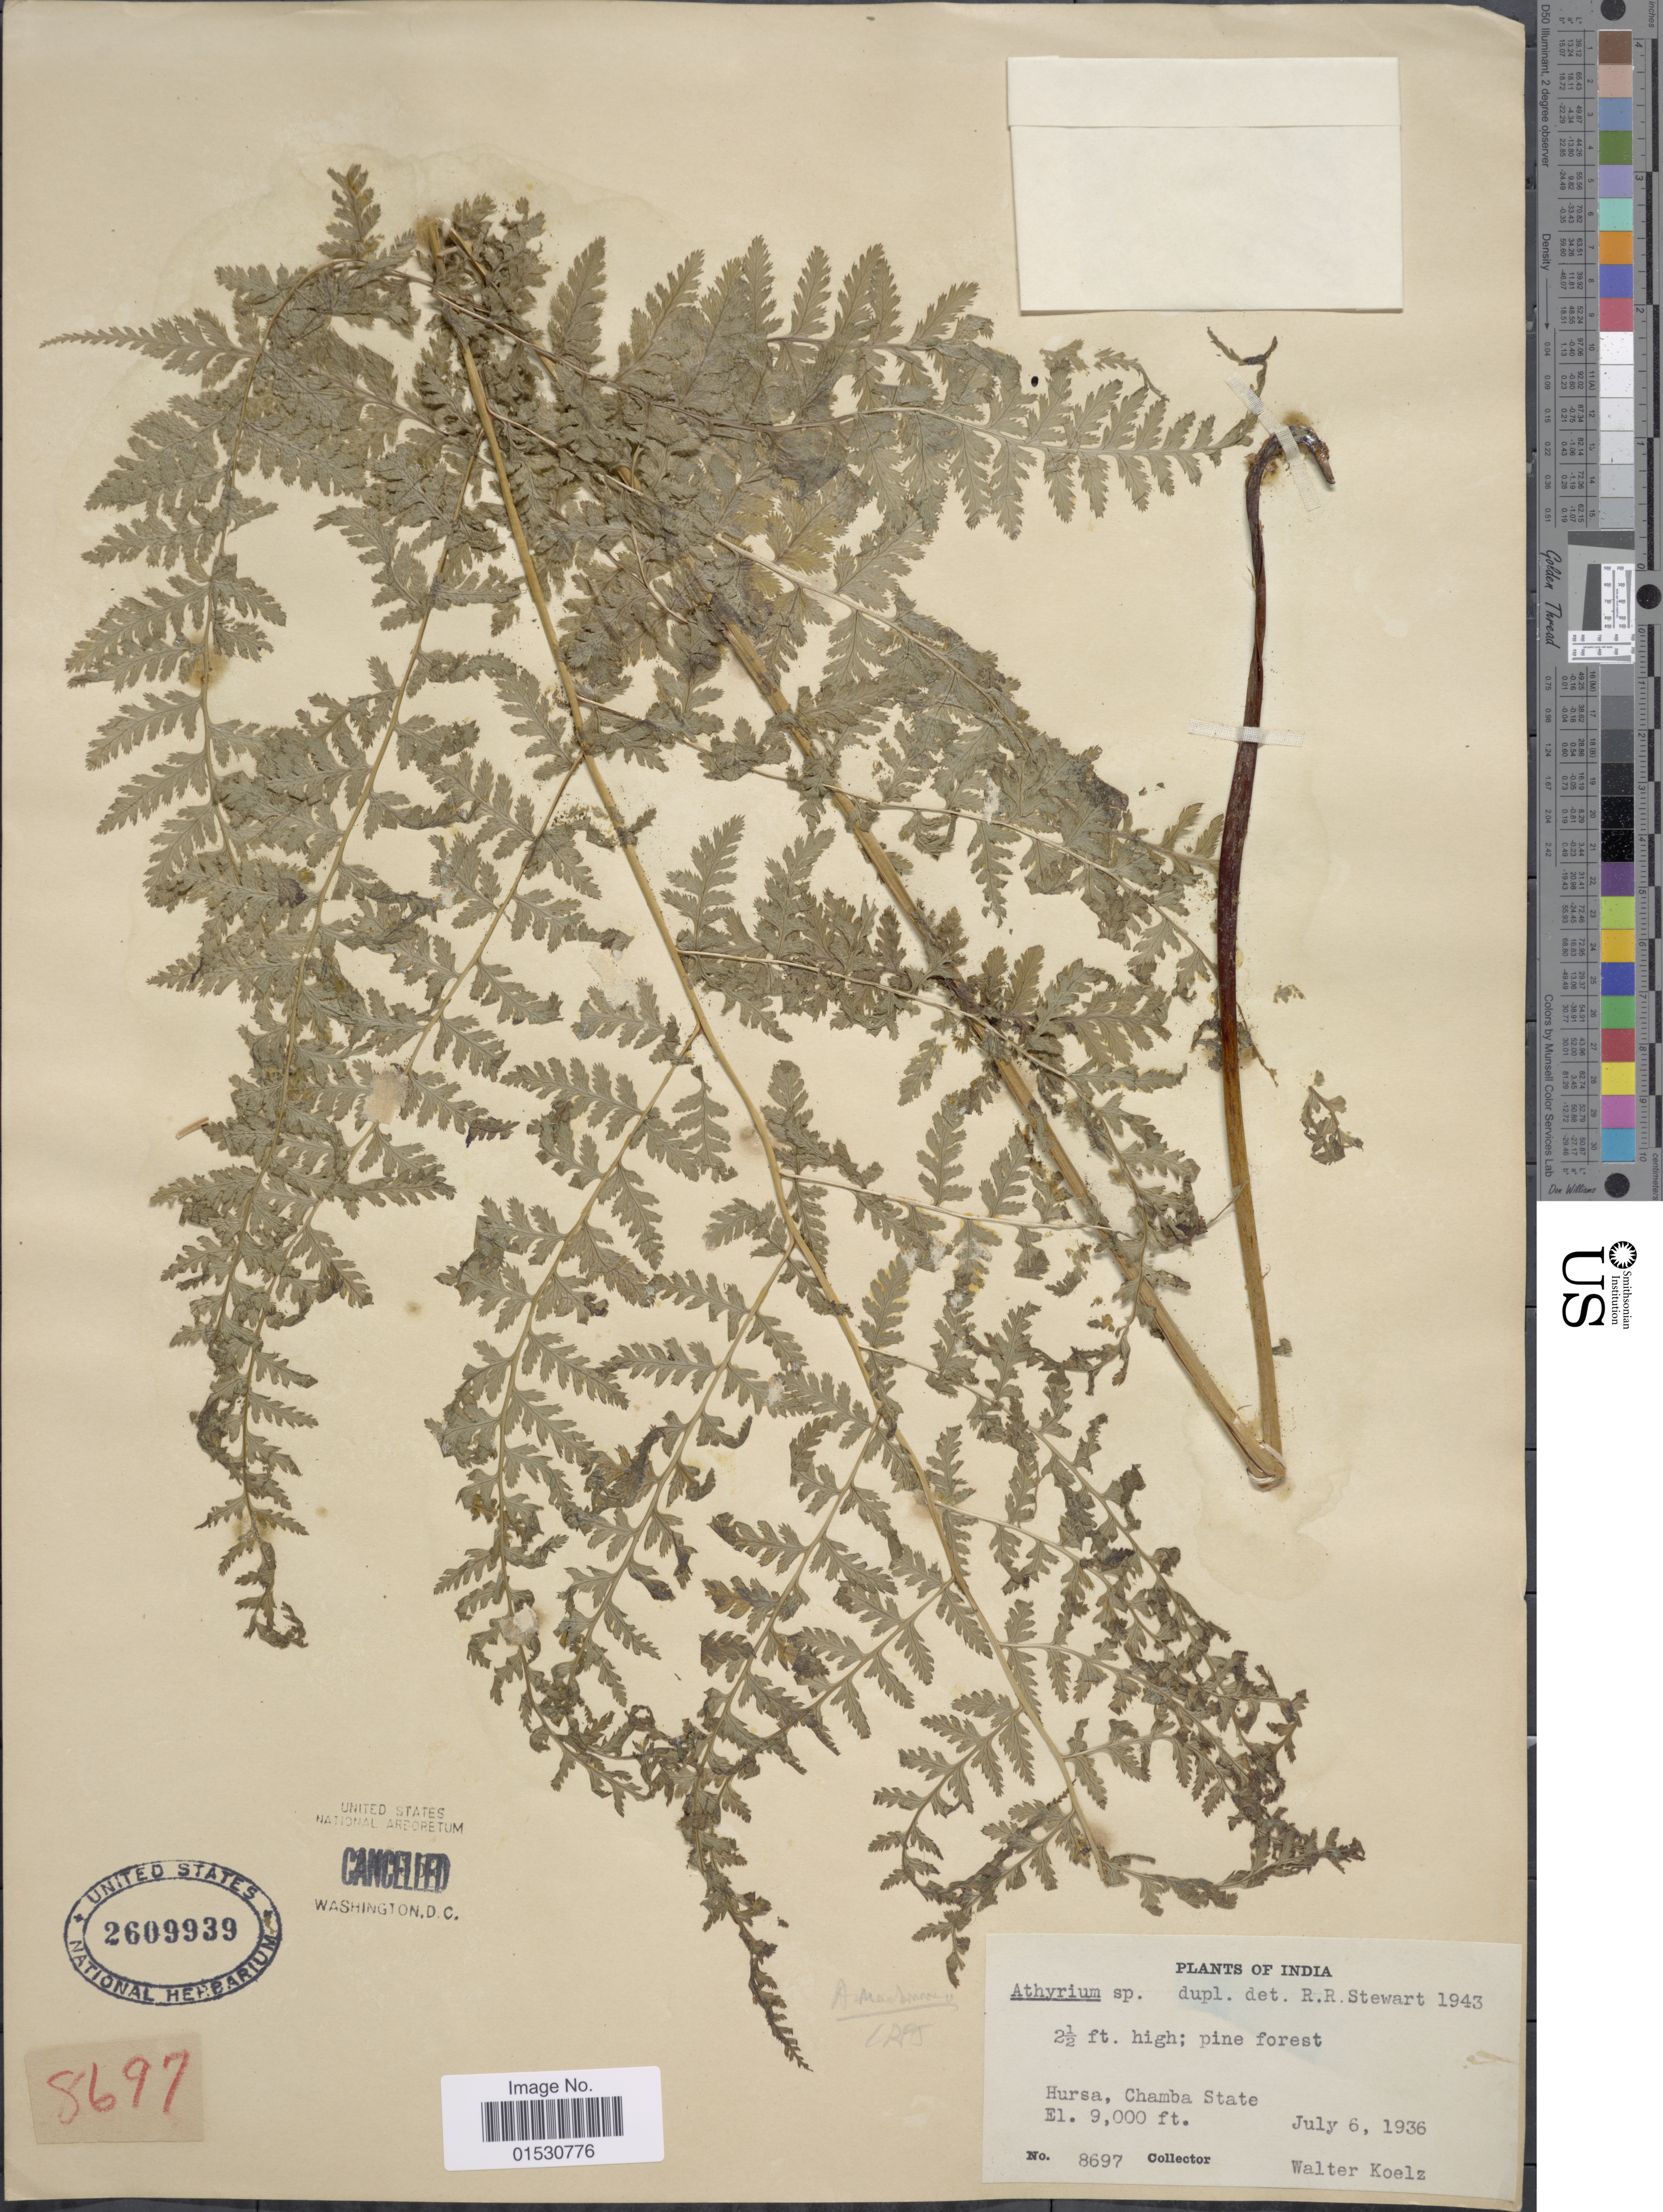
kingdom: Plantae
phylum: Tracheophyta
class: Polypodiopsida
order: Polypodiales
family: Athyriaceae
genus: Athyrium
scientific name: Athyrium macrocarpon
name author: Bedd.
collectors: W. N. Koelz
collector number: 8697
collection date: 1936-07-06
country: India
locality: Hursa, Chamba State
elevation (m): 2743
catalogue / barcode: US 2609939